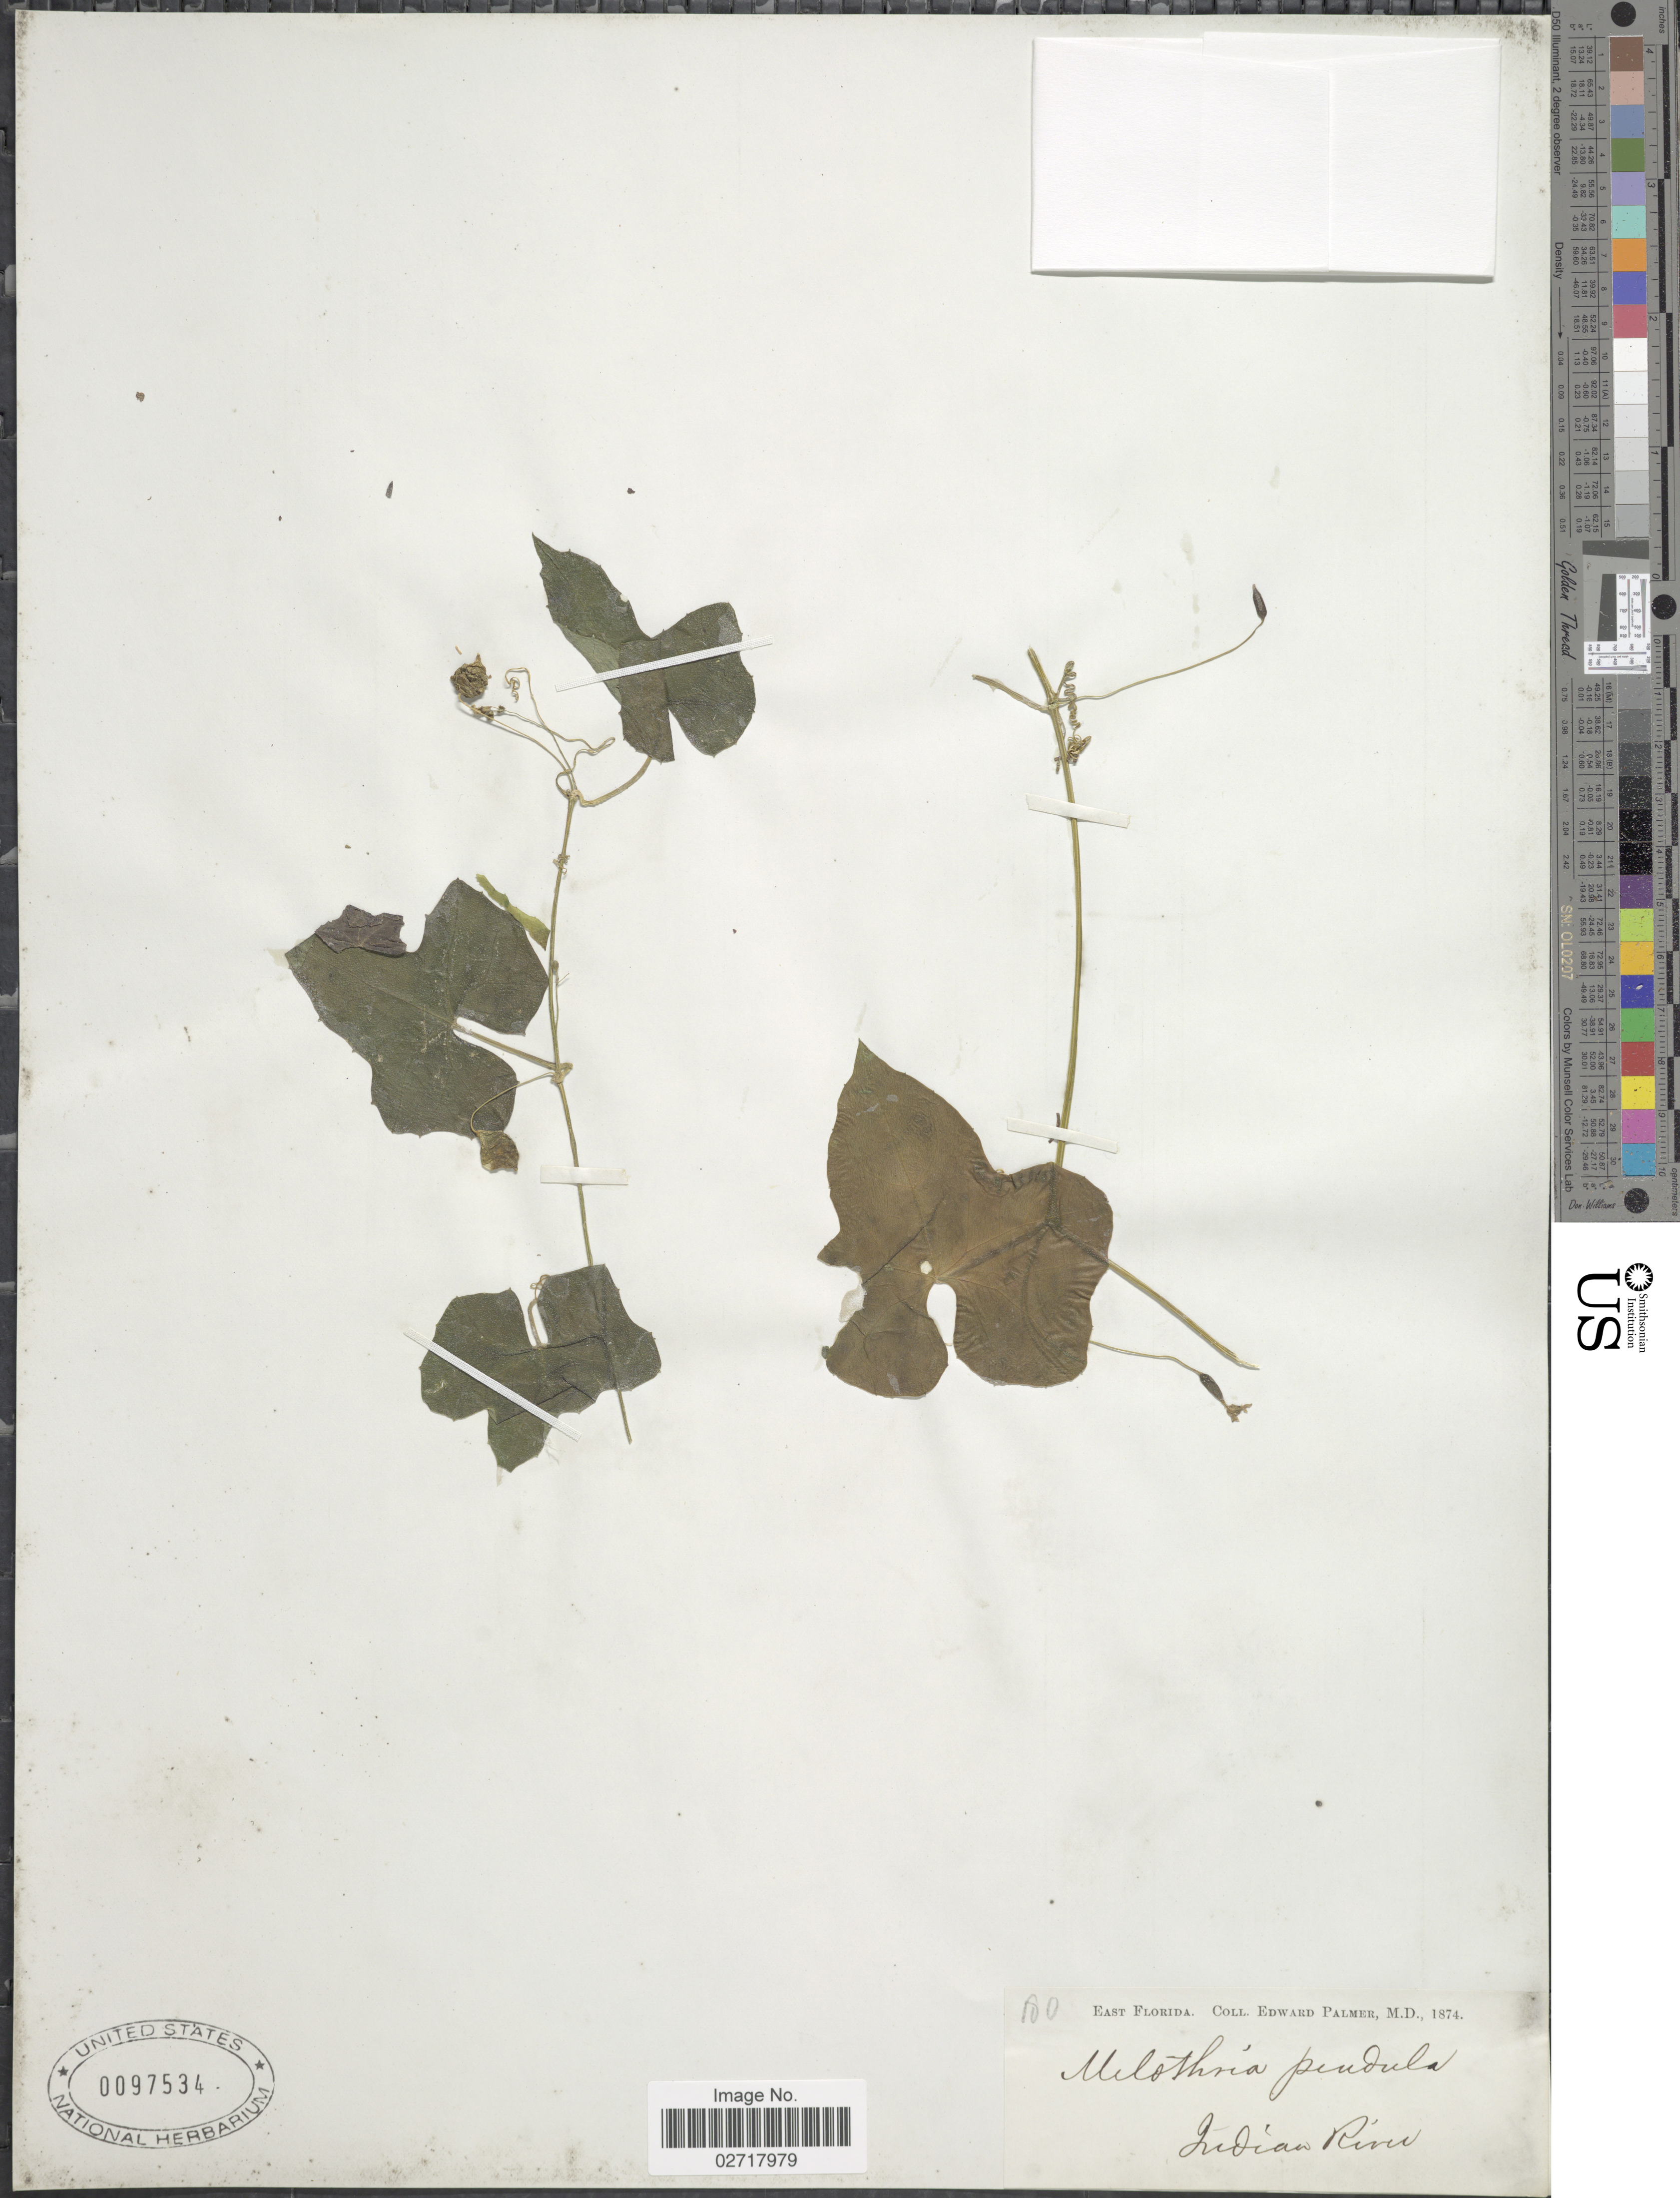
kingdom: Plantae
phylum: Tracheophyta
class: Magnoliopsida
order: Cucurbitales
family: Cucurbitaceae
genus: Melothria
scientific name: Melothria pendula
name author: L.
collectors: E. Palmer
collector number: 180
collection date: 1874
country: United States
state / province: Florida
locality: East Florida. Indian River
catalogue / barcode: US 97534